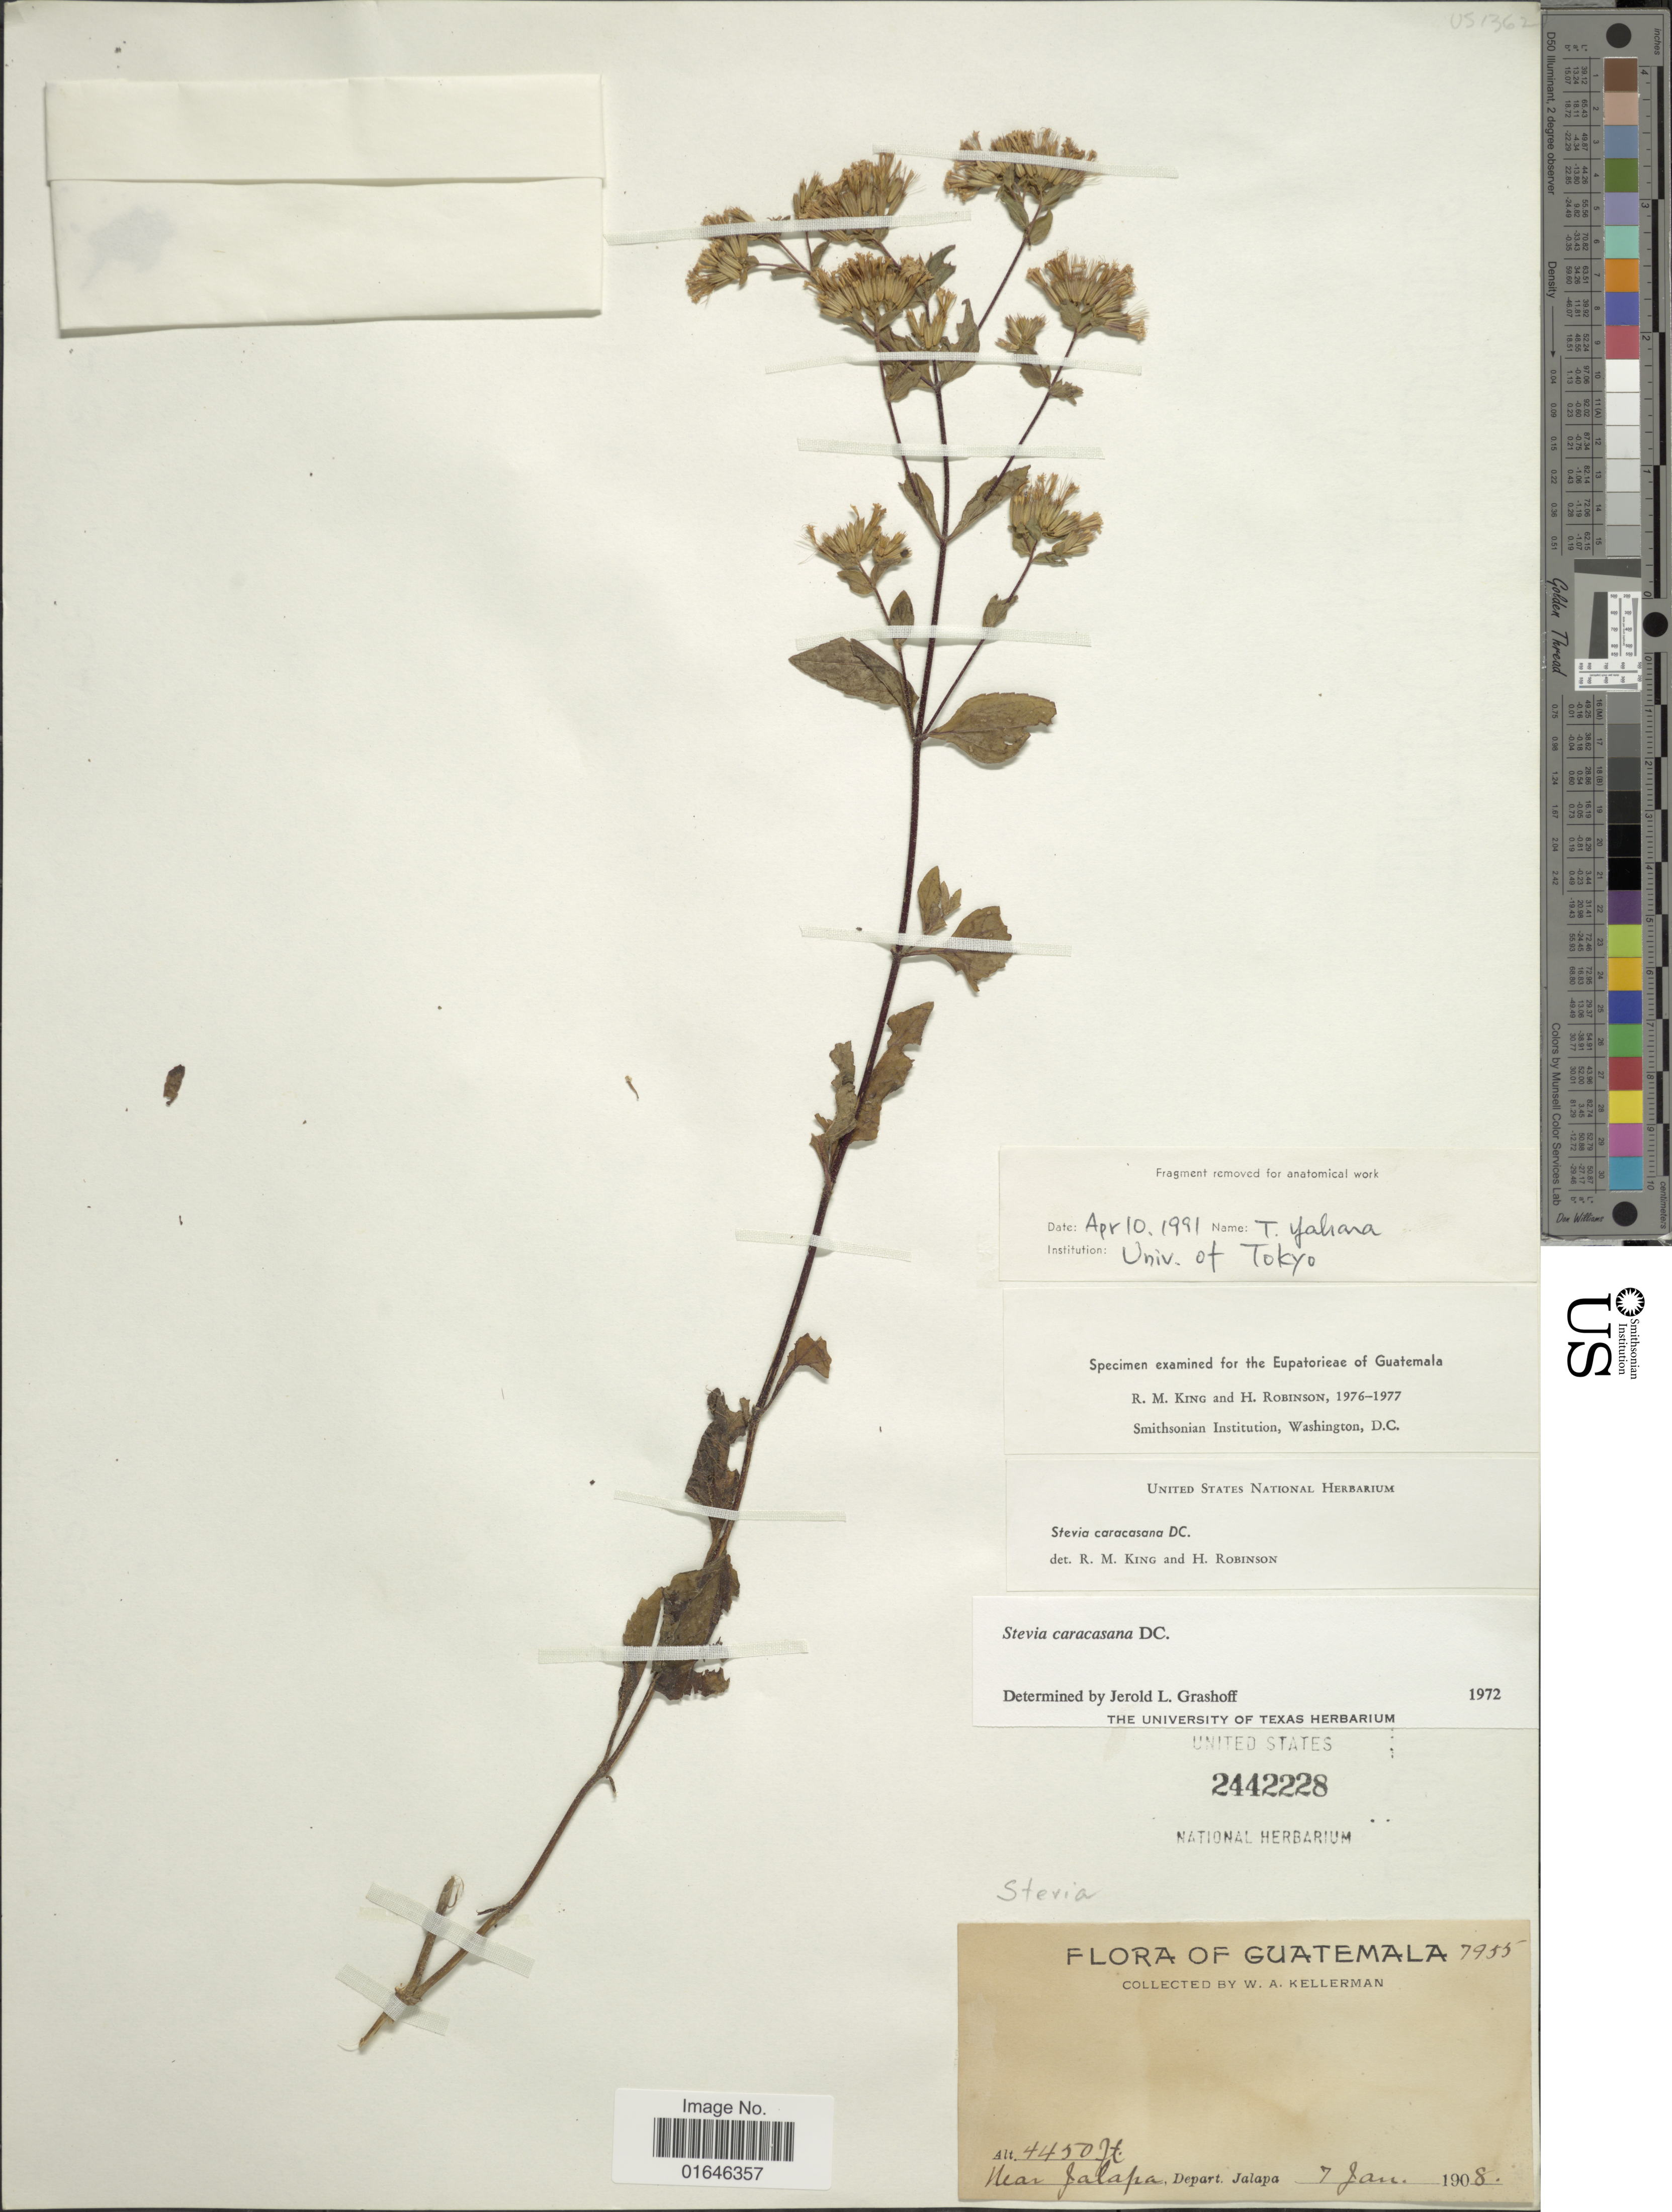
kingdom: Plantae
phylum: Tracheophyta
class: Magnoliopsida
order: Asterales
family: Asteraceae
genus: Stevia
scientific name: Stevia caracasana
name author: DC.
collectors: W. Kellerman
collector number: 7955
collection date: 1908-01-07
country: Guatemala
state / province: Jalapa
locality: Near Jalapa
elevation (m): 1356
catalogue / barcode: US 2442228